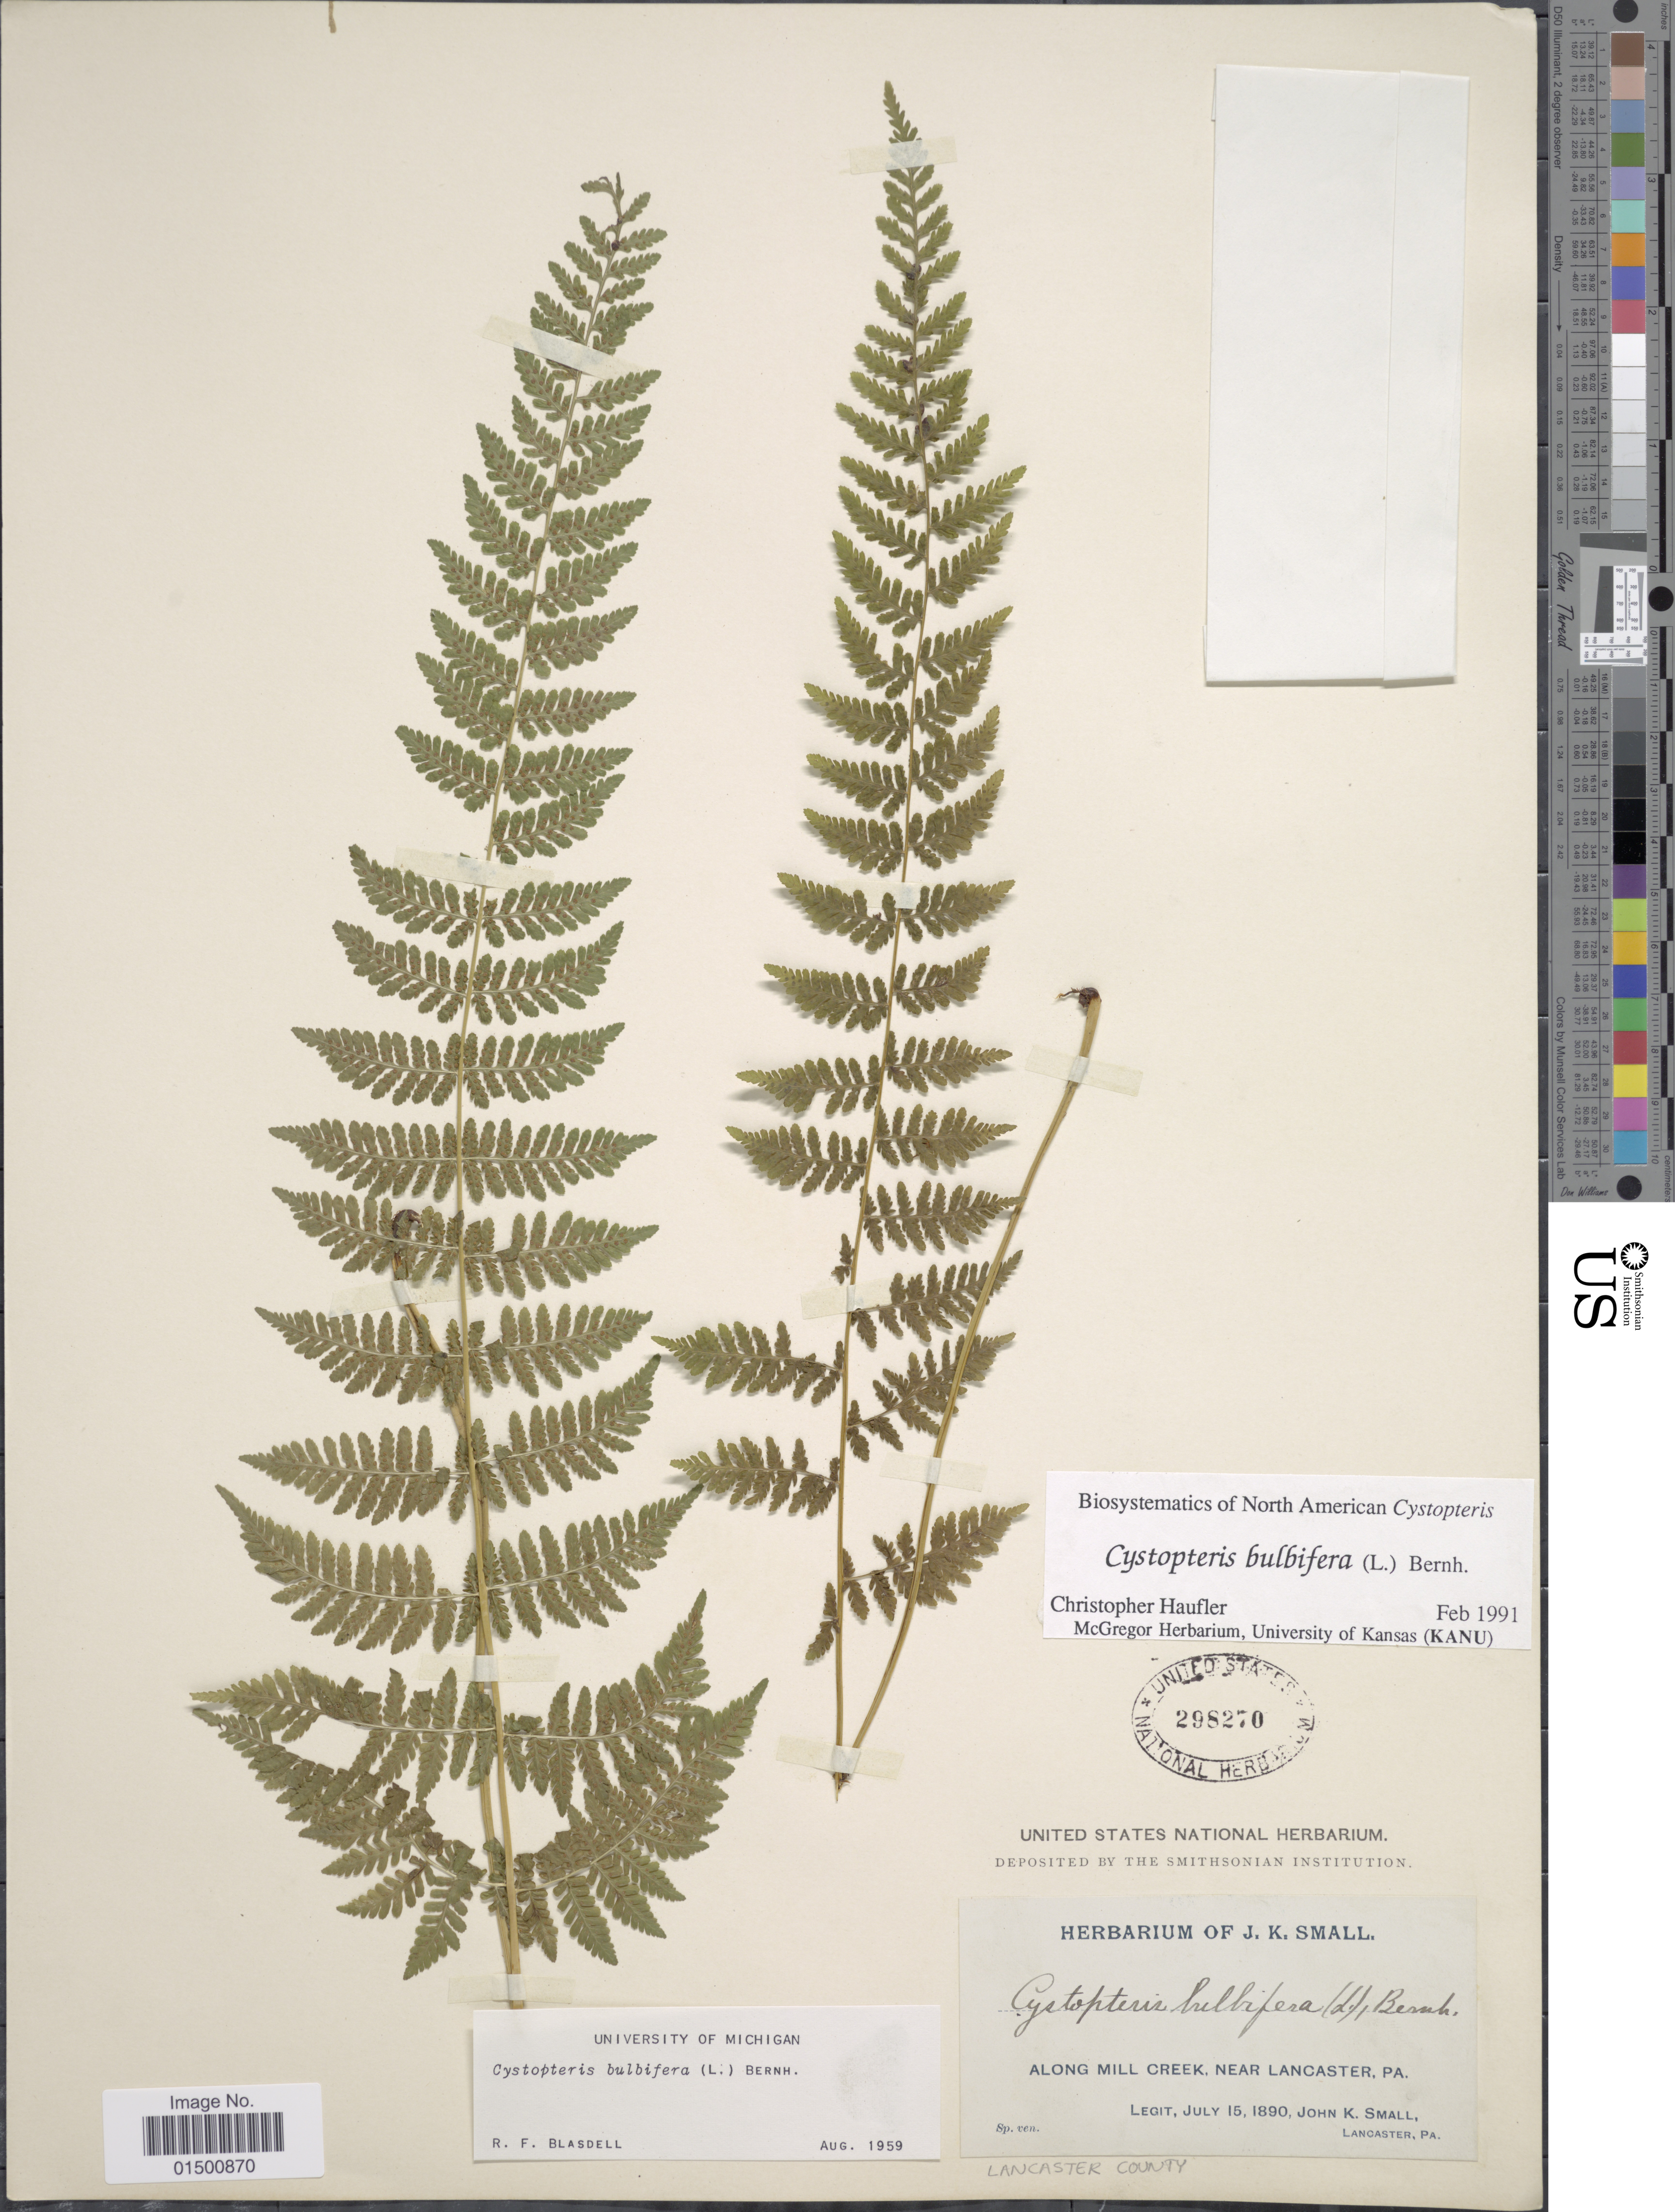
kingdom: Plantae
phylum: Tracheophyta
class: Polypodiopsida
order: Polypodiales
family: Cystopteridaceae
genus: Cystopteris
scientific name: Cystopteris bulbifera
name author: (L.) Bernh.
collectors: J. K. Small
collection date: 1890-07-15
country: United States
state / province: Pennsylvania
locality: Along Mill Creek, near Lancaster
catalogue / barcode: US 298270